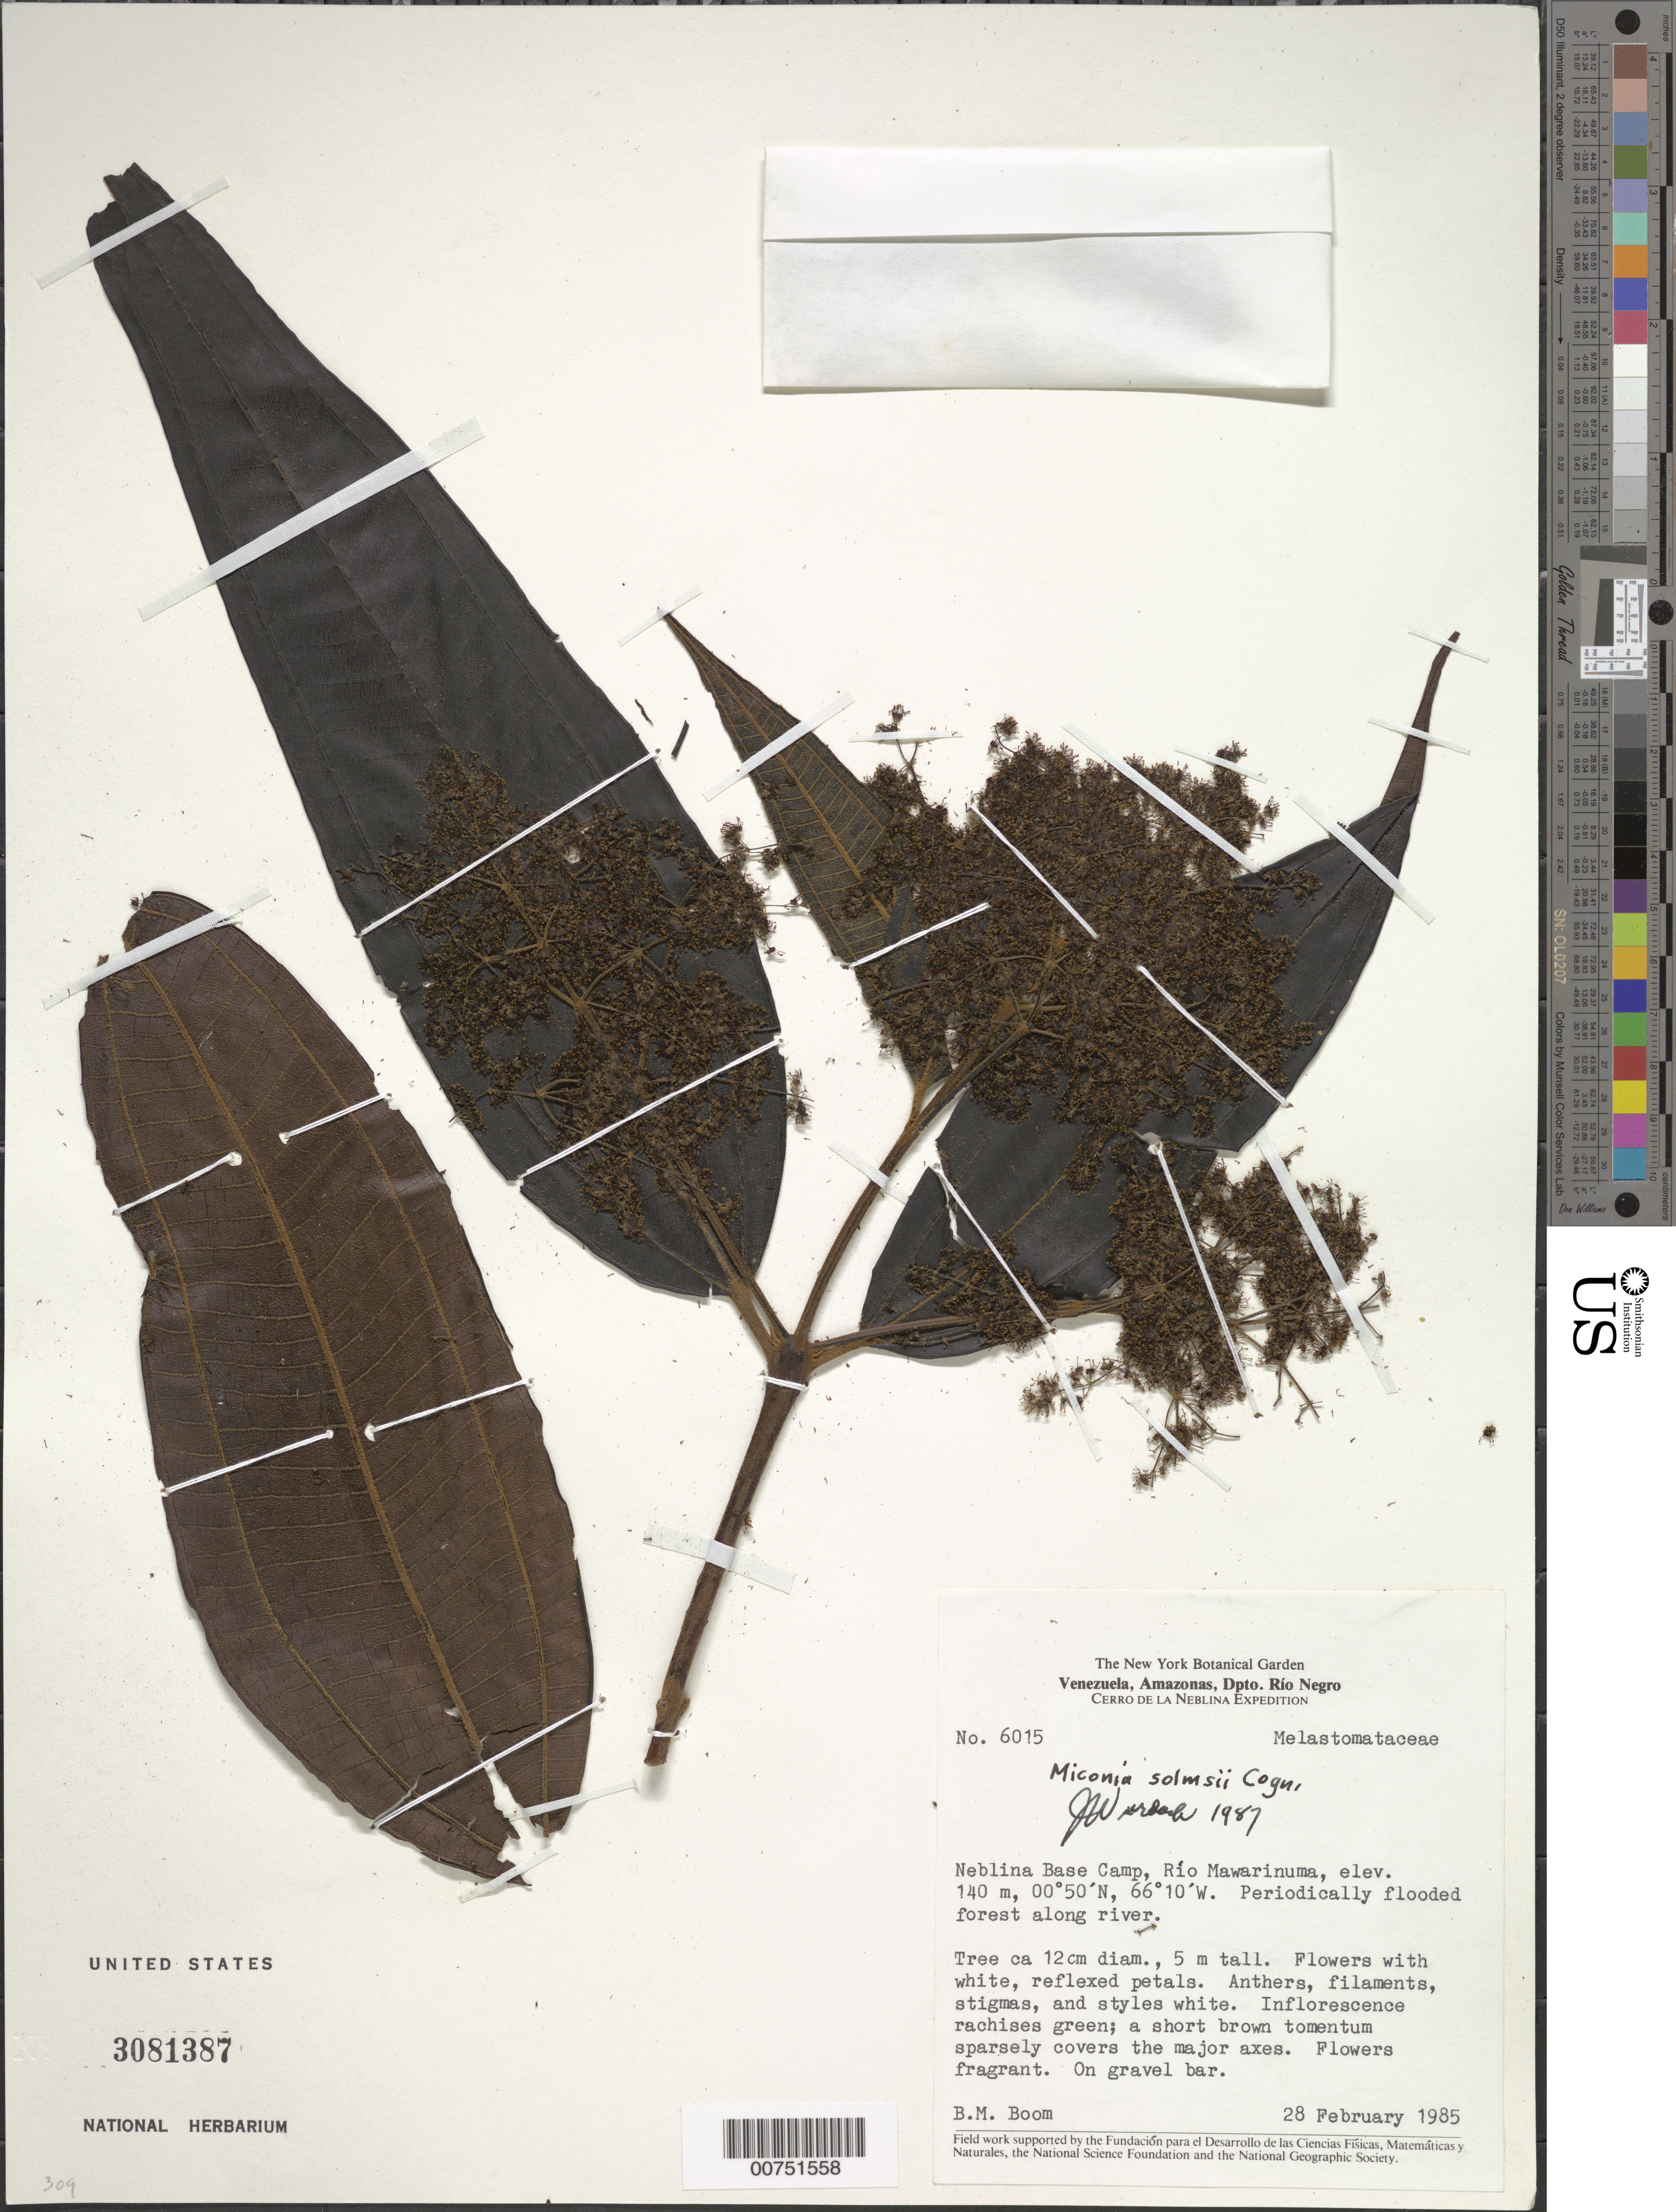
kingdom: Plantae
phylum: Tracheophyta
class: Magnoliopsida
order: Myrtales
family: Melastomataceae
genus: Miconia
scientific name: Miconia solmsii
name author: Cogn.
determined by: Wurdack, John J., (US), US (UNITED STATES)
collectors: B. M. Boom, W. R. Buck & C. Brewer-Carias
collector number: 6015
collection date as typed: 28-Feb-85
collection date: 1985-02-28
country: Venezuela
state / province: Amazonas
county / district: Río Negro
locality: Cerro de la Neblina Base Camp, Río Mawarinuma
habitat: Periodically flooded forest along river; on gravel bar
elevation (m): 140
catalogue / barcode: US 3081387